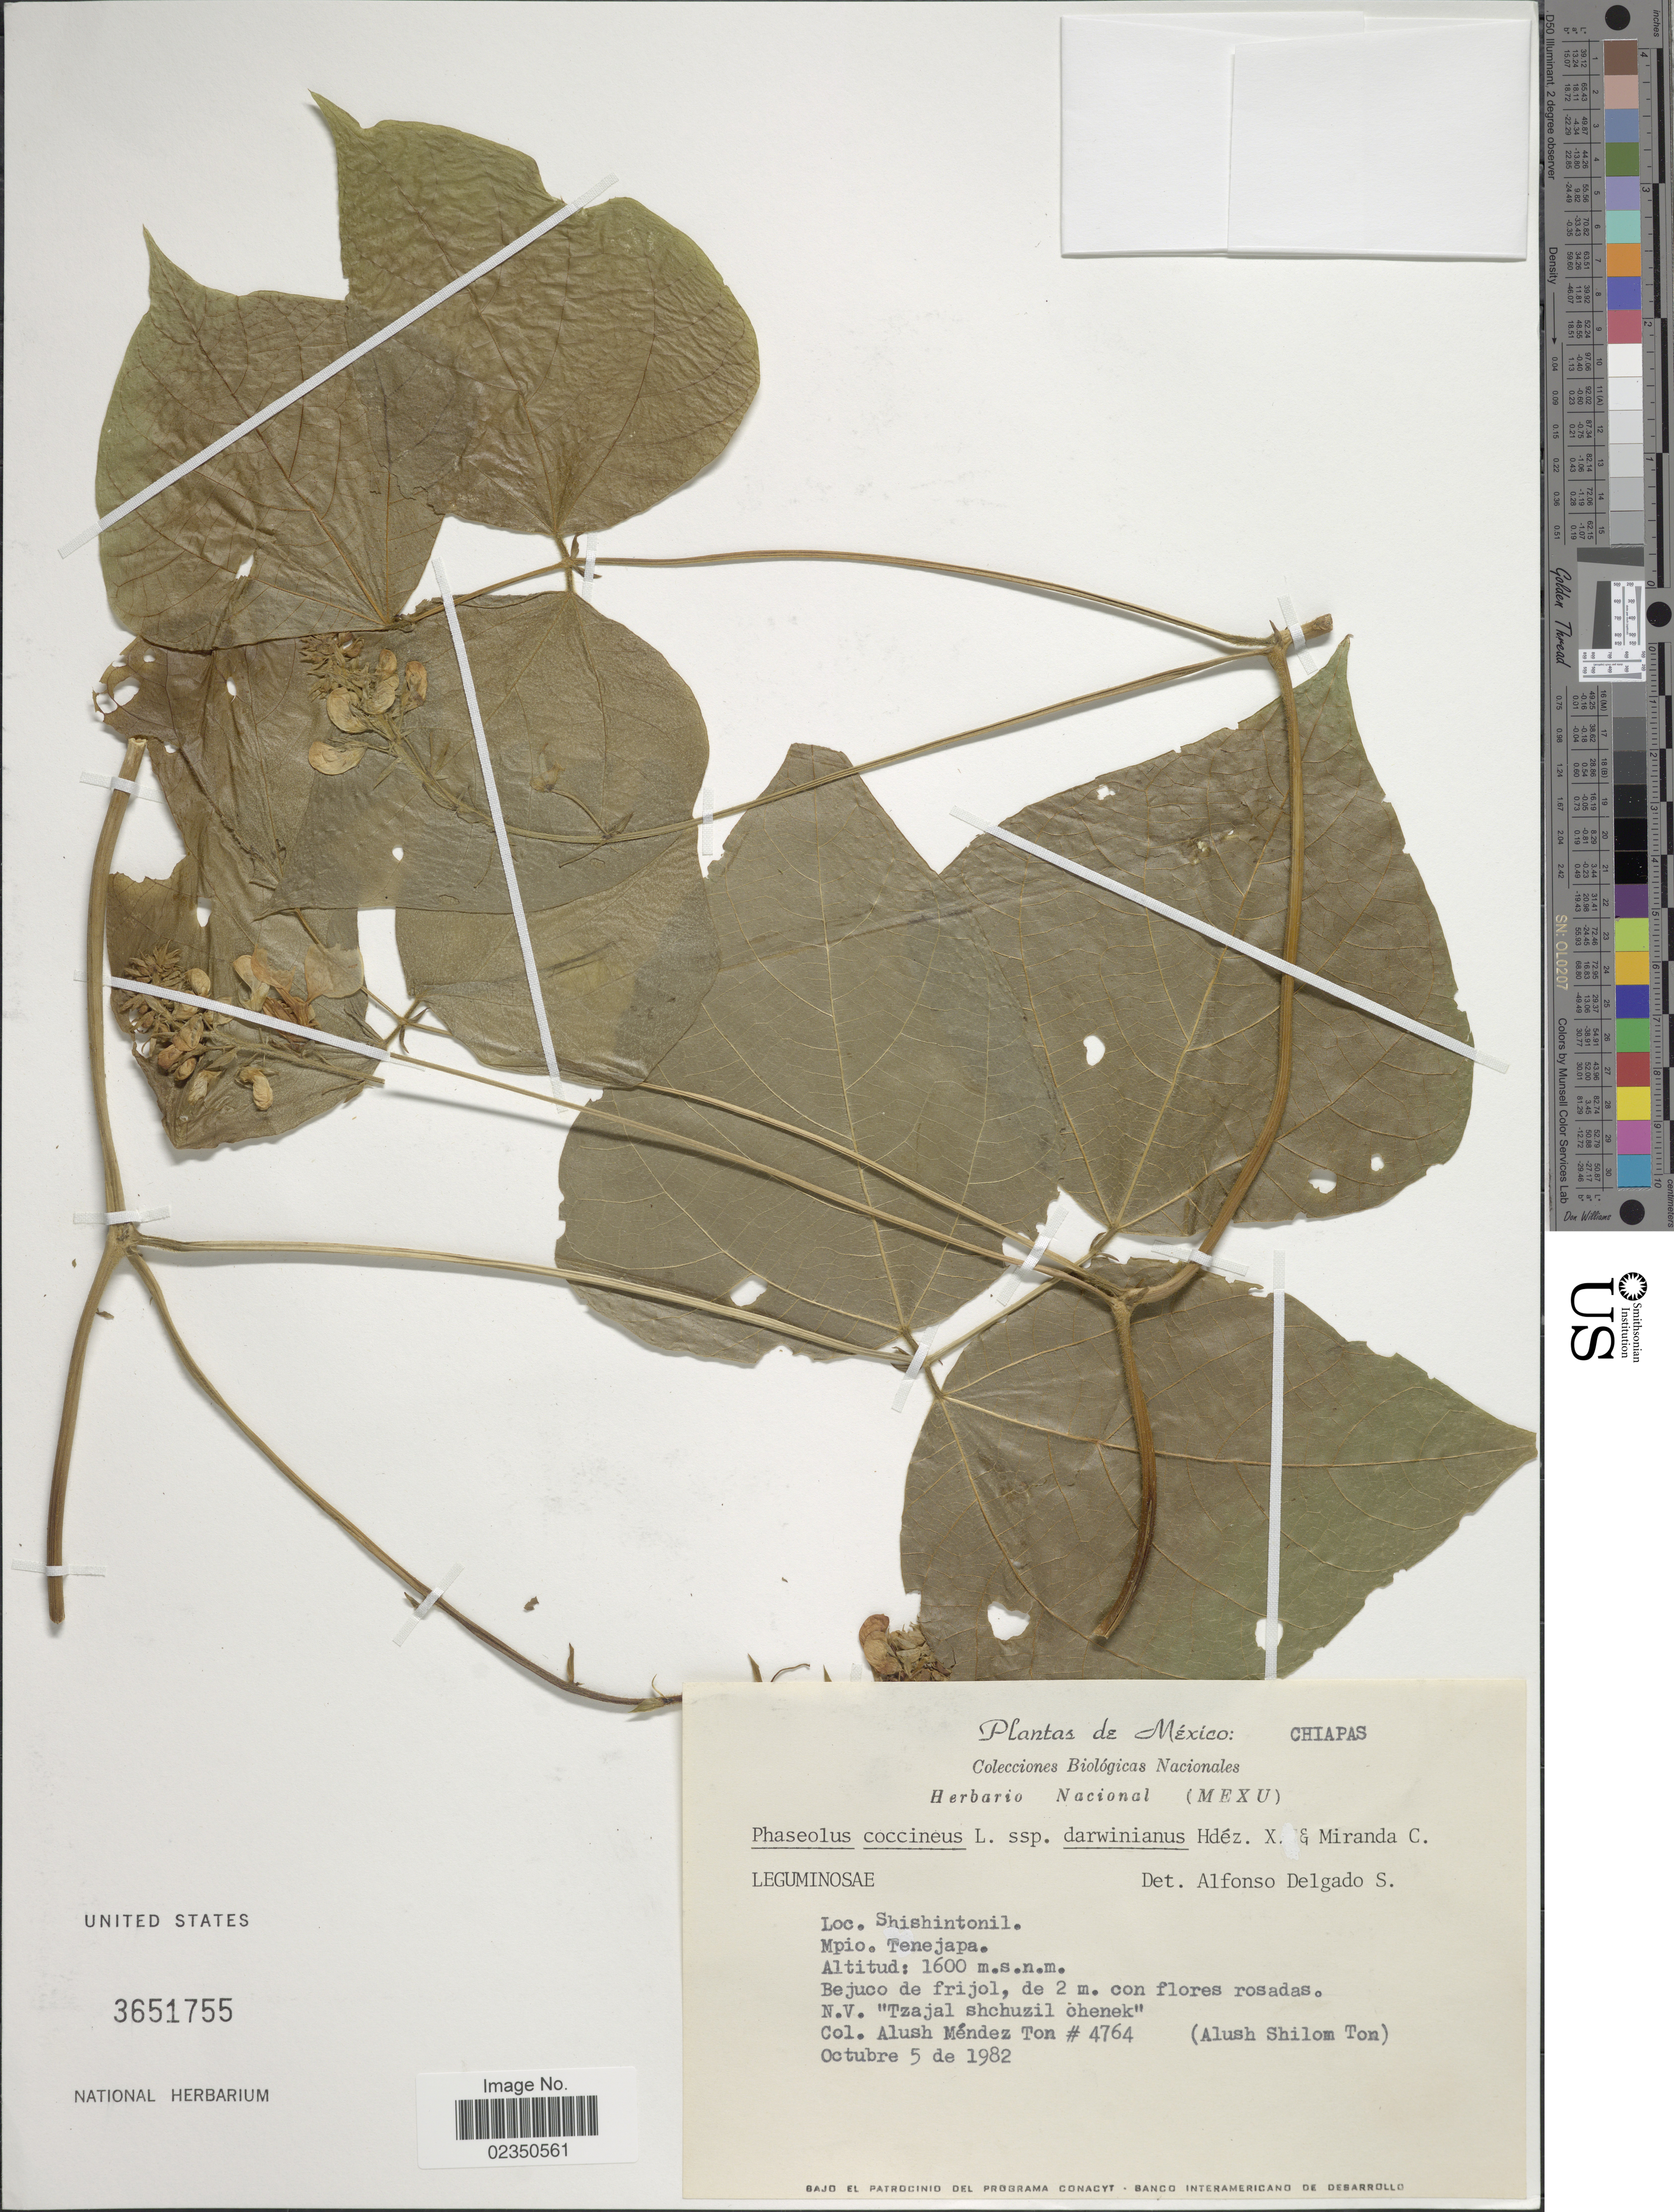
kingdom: Plantae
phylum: Tracheophyta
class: Magnoliopsida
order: Fabales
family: Fabaceae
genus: Phaseolus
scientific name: Phaseolus coccineus subsp. darwinianus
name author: Hern.-Xol. & S. Miranda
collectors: A. M. Ton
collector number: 4764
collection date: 1982-10-05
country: Mexico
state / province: Chiapas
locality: Shishintonil, Mpio. Tenejapa.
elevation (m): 1600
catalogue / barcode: US 3651755